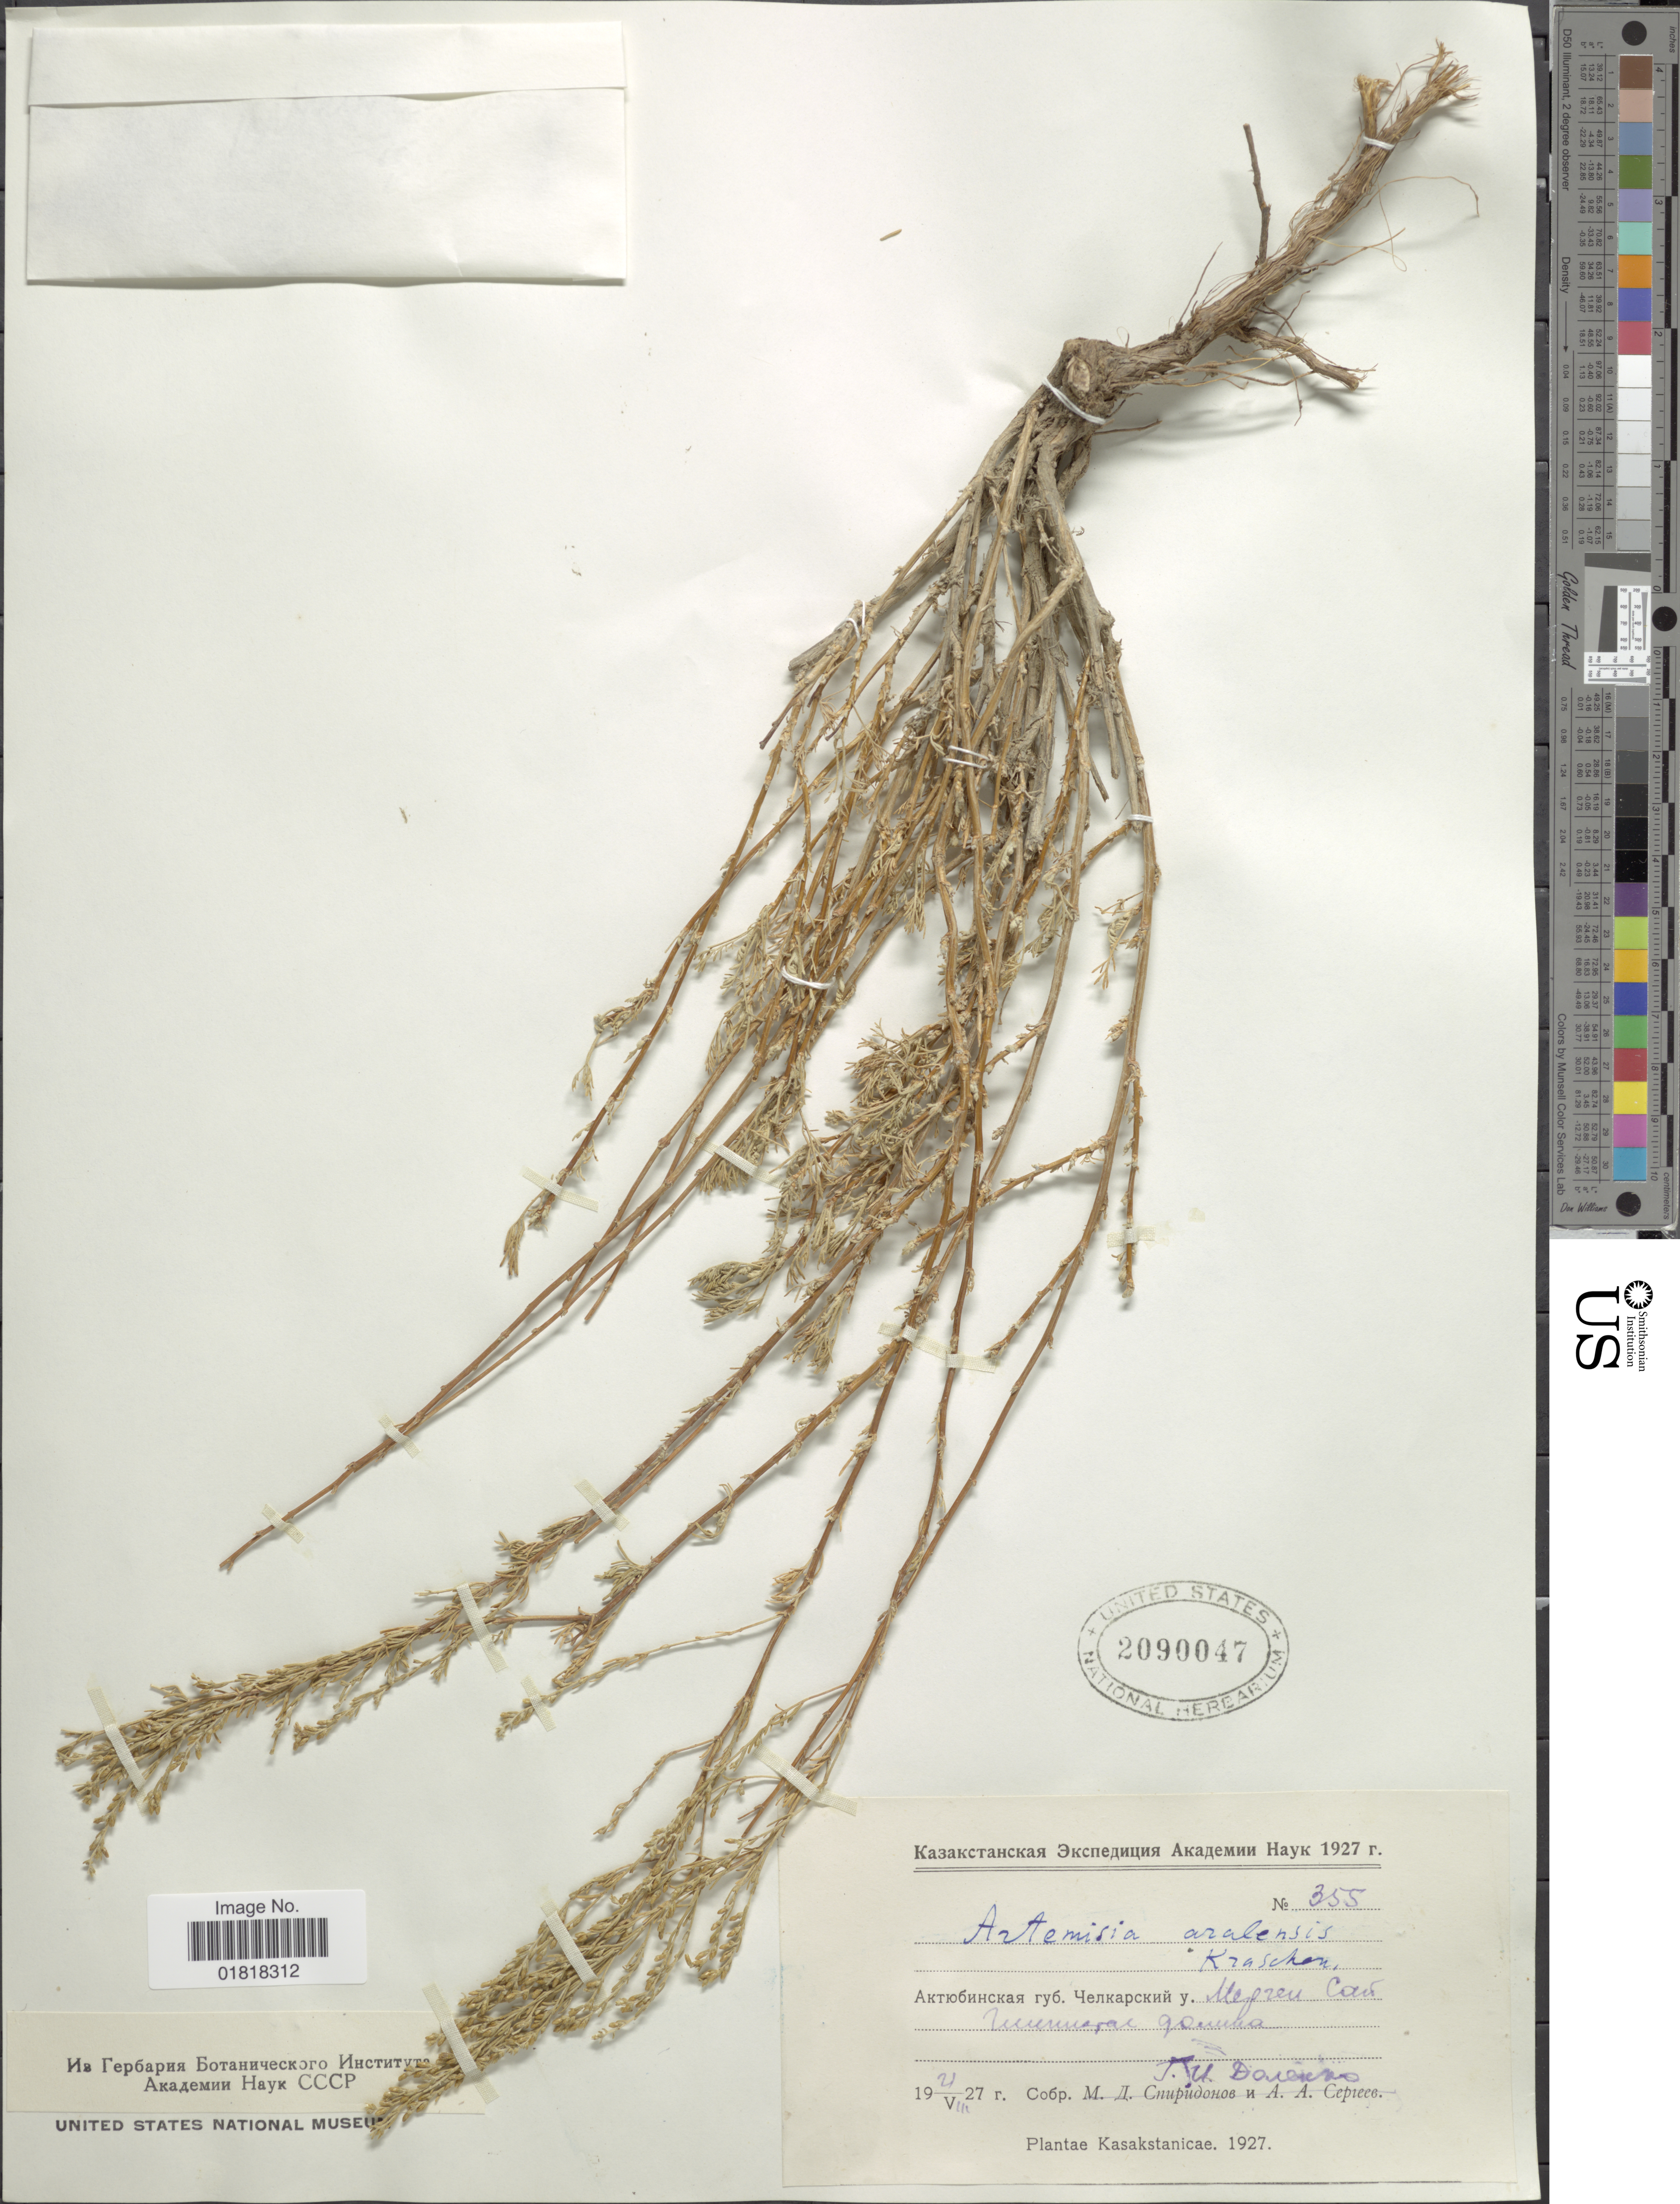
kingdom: Plantae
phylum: Tracheophyta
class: Magnoliopsida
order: Asterales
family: Asteraceae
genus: Artemisia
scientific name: Artemisia aralensis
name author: Krasch.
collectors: R. Doierno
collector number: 355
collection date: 1927-08-21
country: Kazakhstan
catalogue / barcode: US 2090047